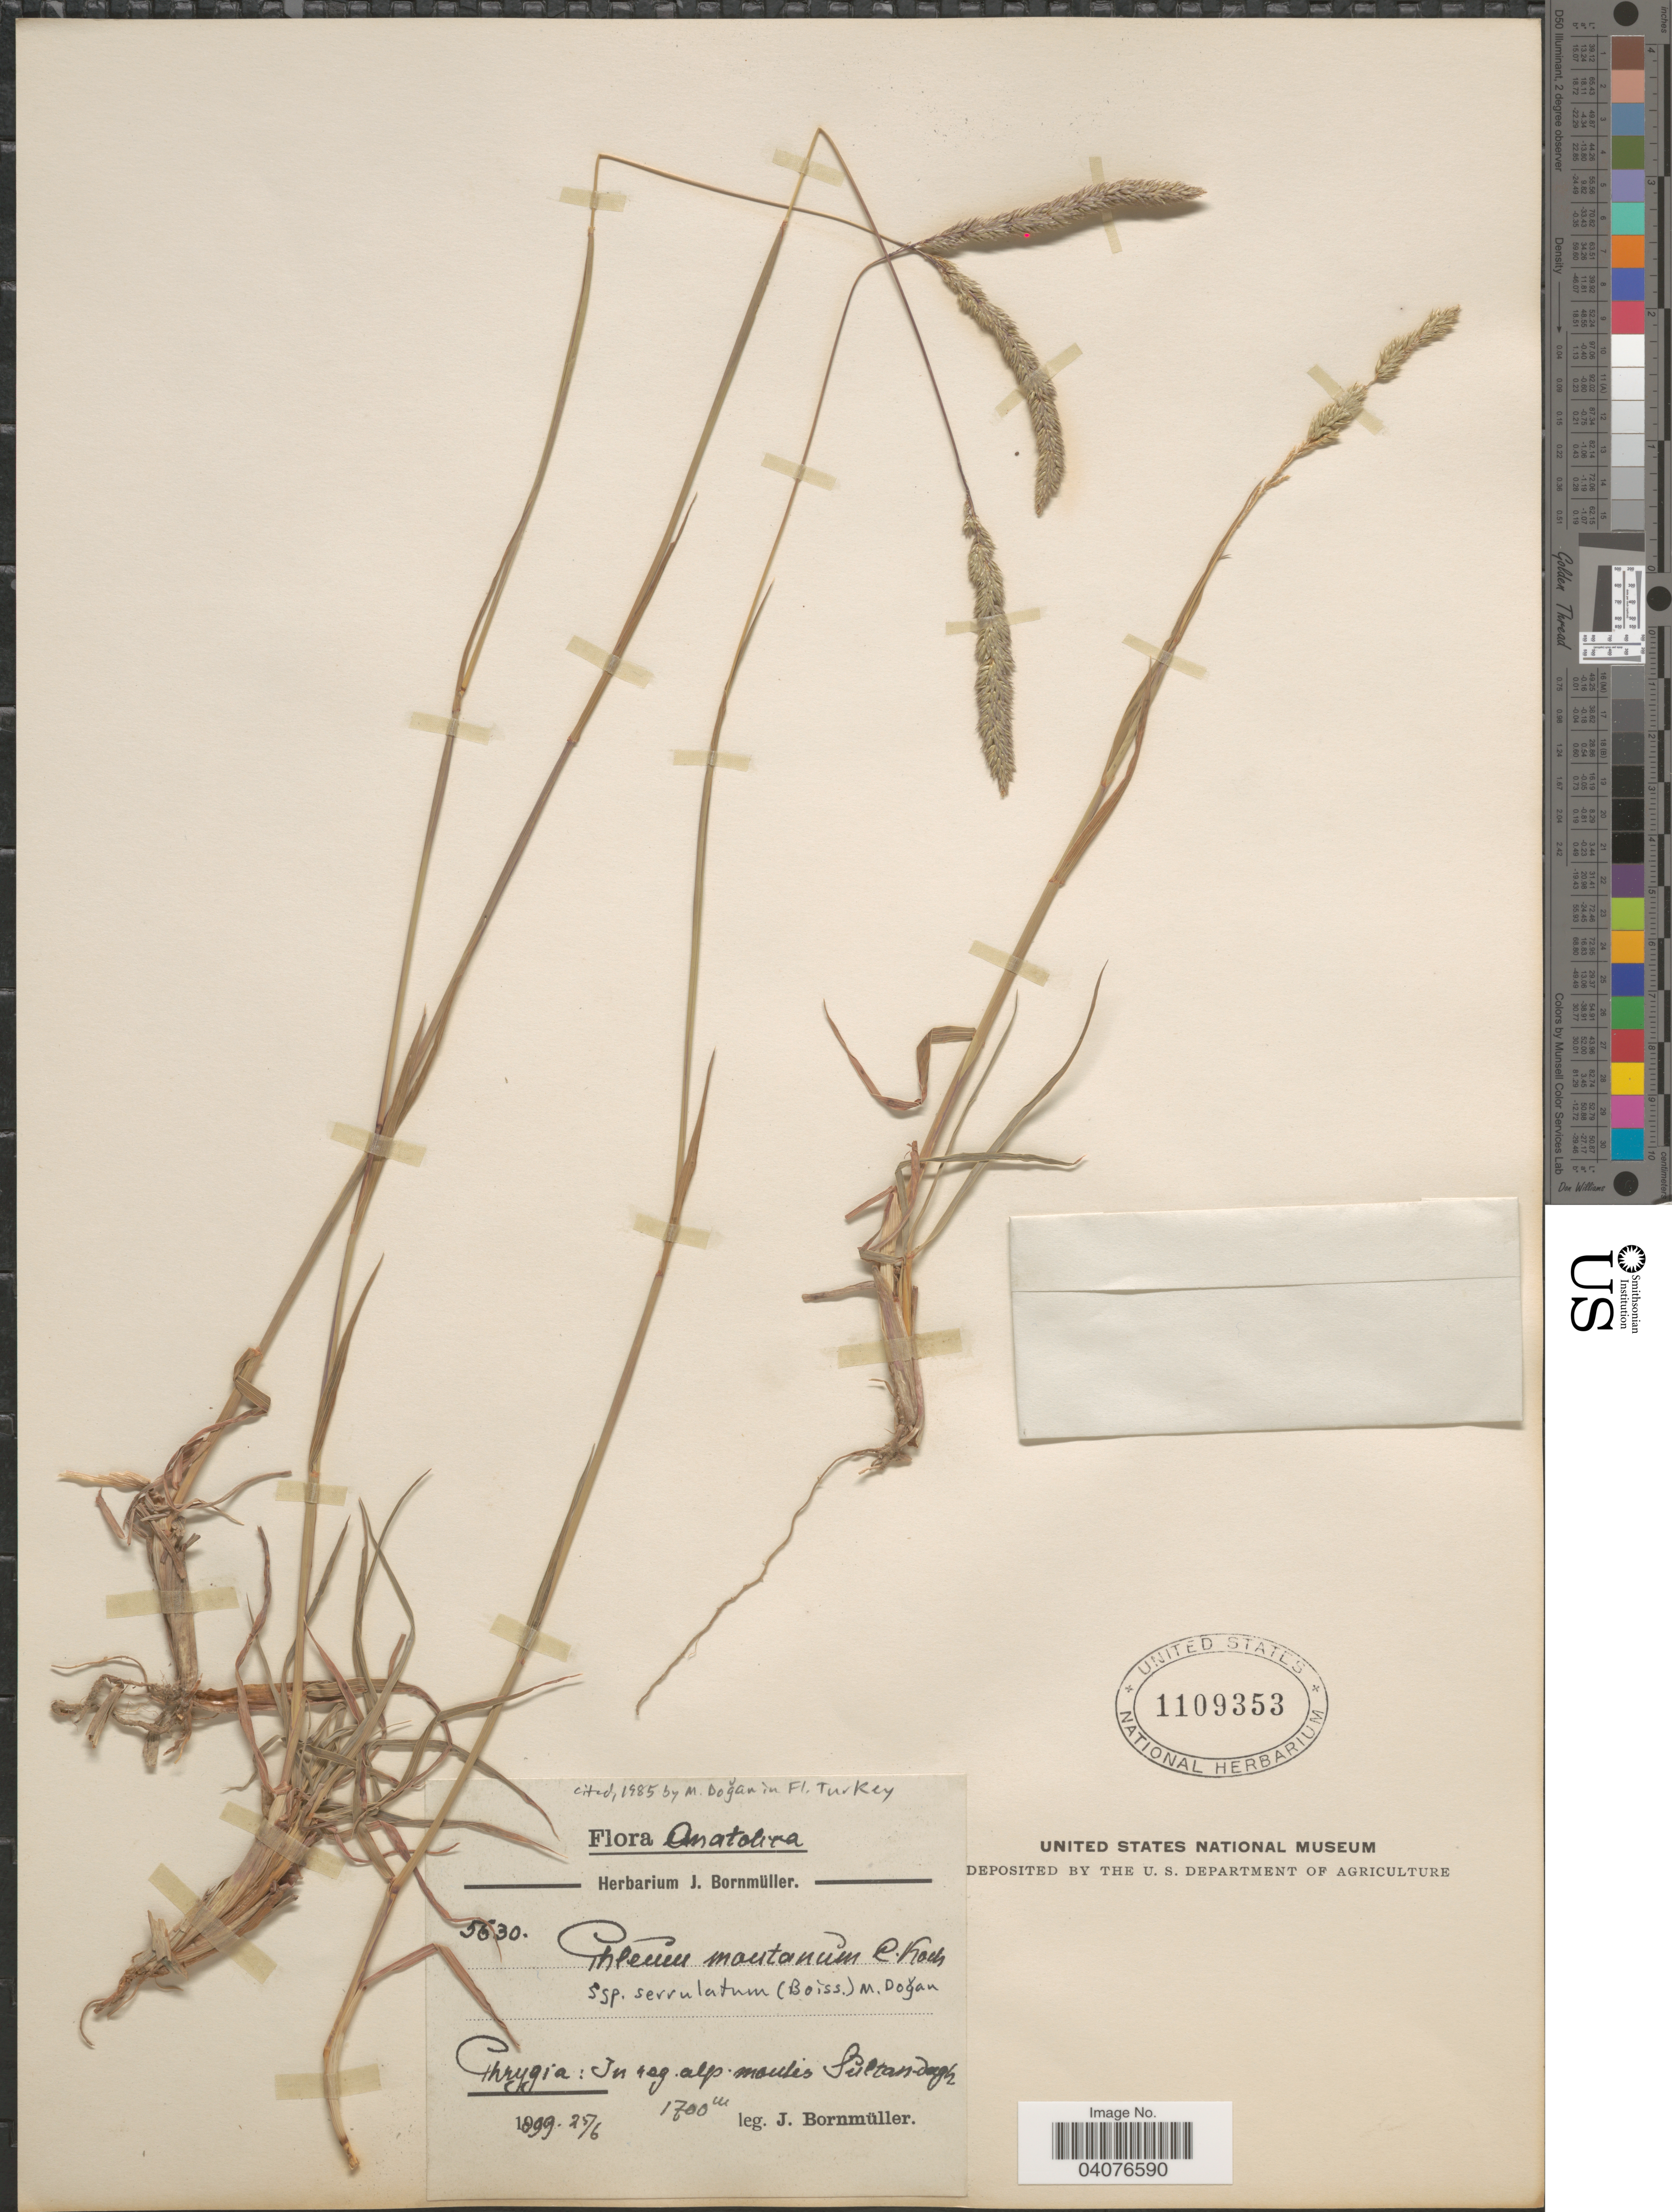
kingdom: Plantae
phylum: Tracheophyta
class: Liliopsida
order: Poales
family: Poaceae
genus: Phleum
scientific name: Phleum montanum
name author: K. Koch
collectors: J. Bornmüller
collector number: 5630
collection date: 1899-06-25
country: Turkey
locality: Anatolica. Phrygia: In reg. alp. montes Sultan-dagh.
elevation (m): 1700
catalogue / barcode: US 1109353